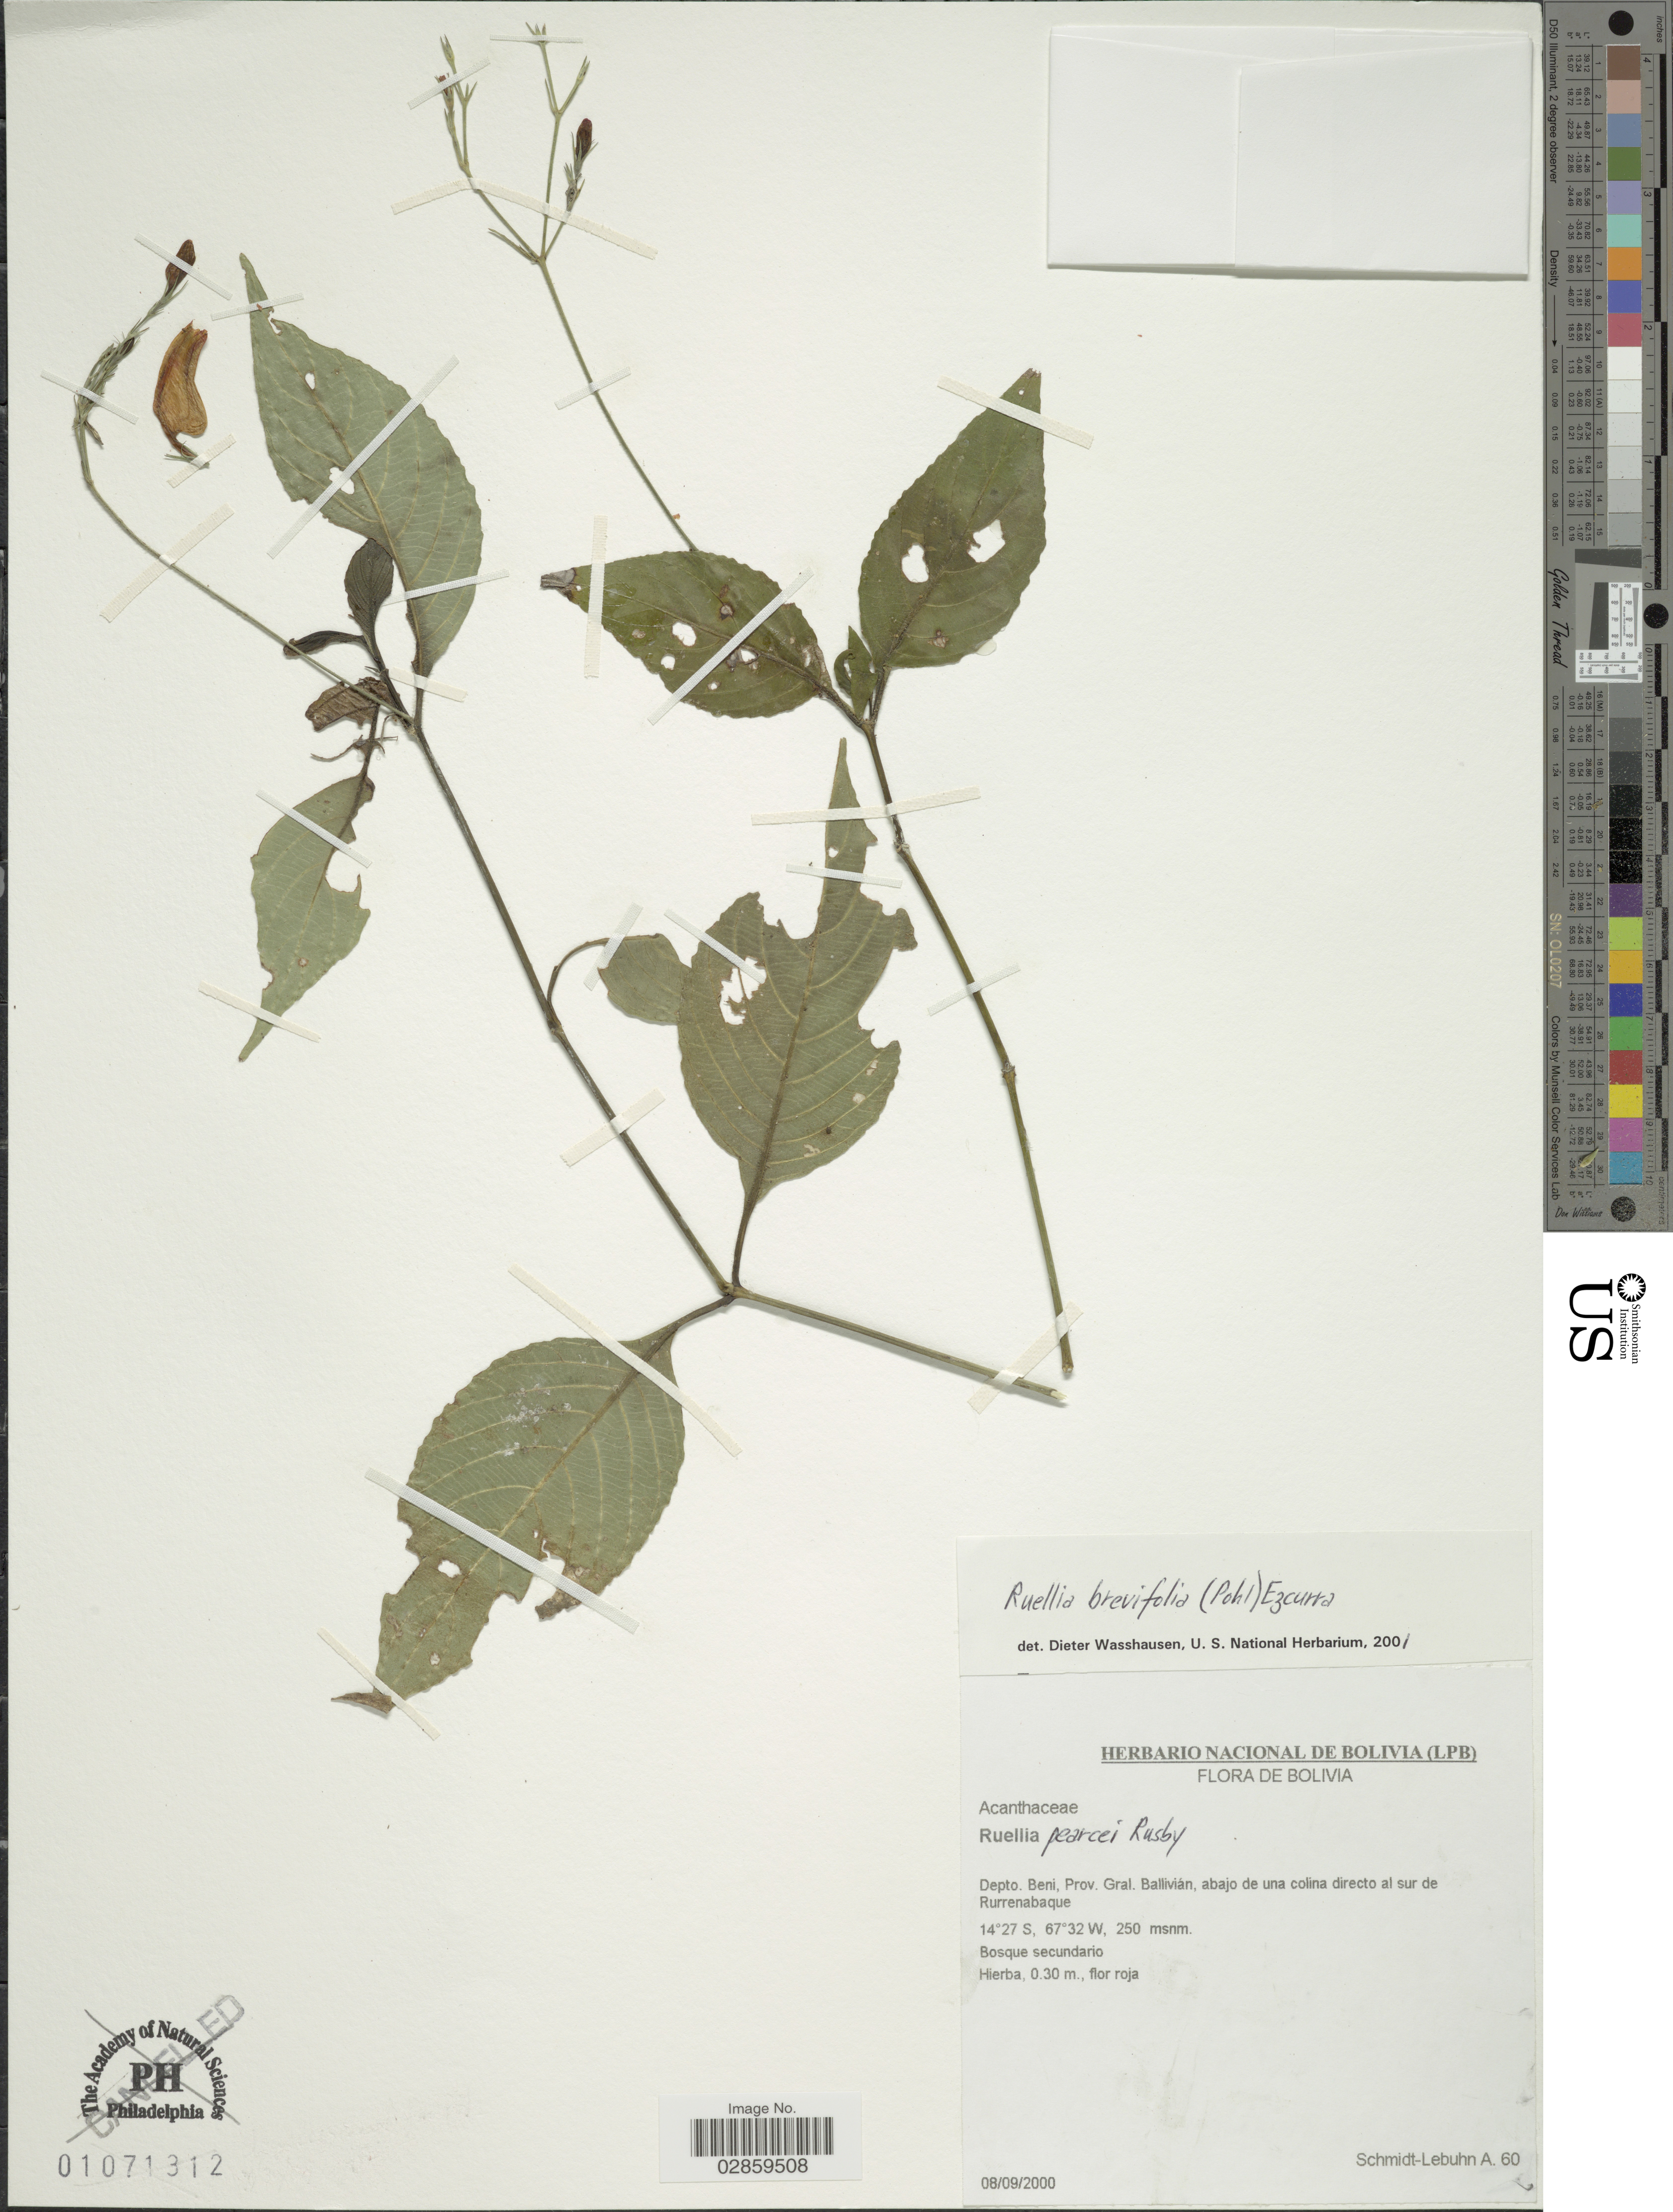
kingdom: Plantae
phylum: Tracheophyta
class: Magnoliopsida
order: Lamiales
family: Acanthaceae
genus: Ruellia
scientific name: Ruellia brevifolia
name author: (Pohl) C. Ezcurra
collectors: A. Schmidt-Lebuhn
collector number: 60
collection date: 2000-09-08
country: Bolivia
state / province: Beni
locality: Depto. Beni, Prov. Gral. Ballivián, abajo de una colina directo al sur de Rurrenbaque.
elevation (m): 250